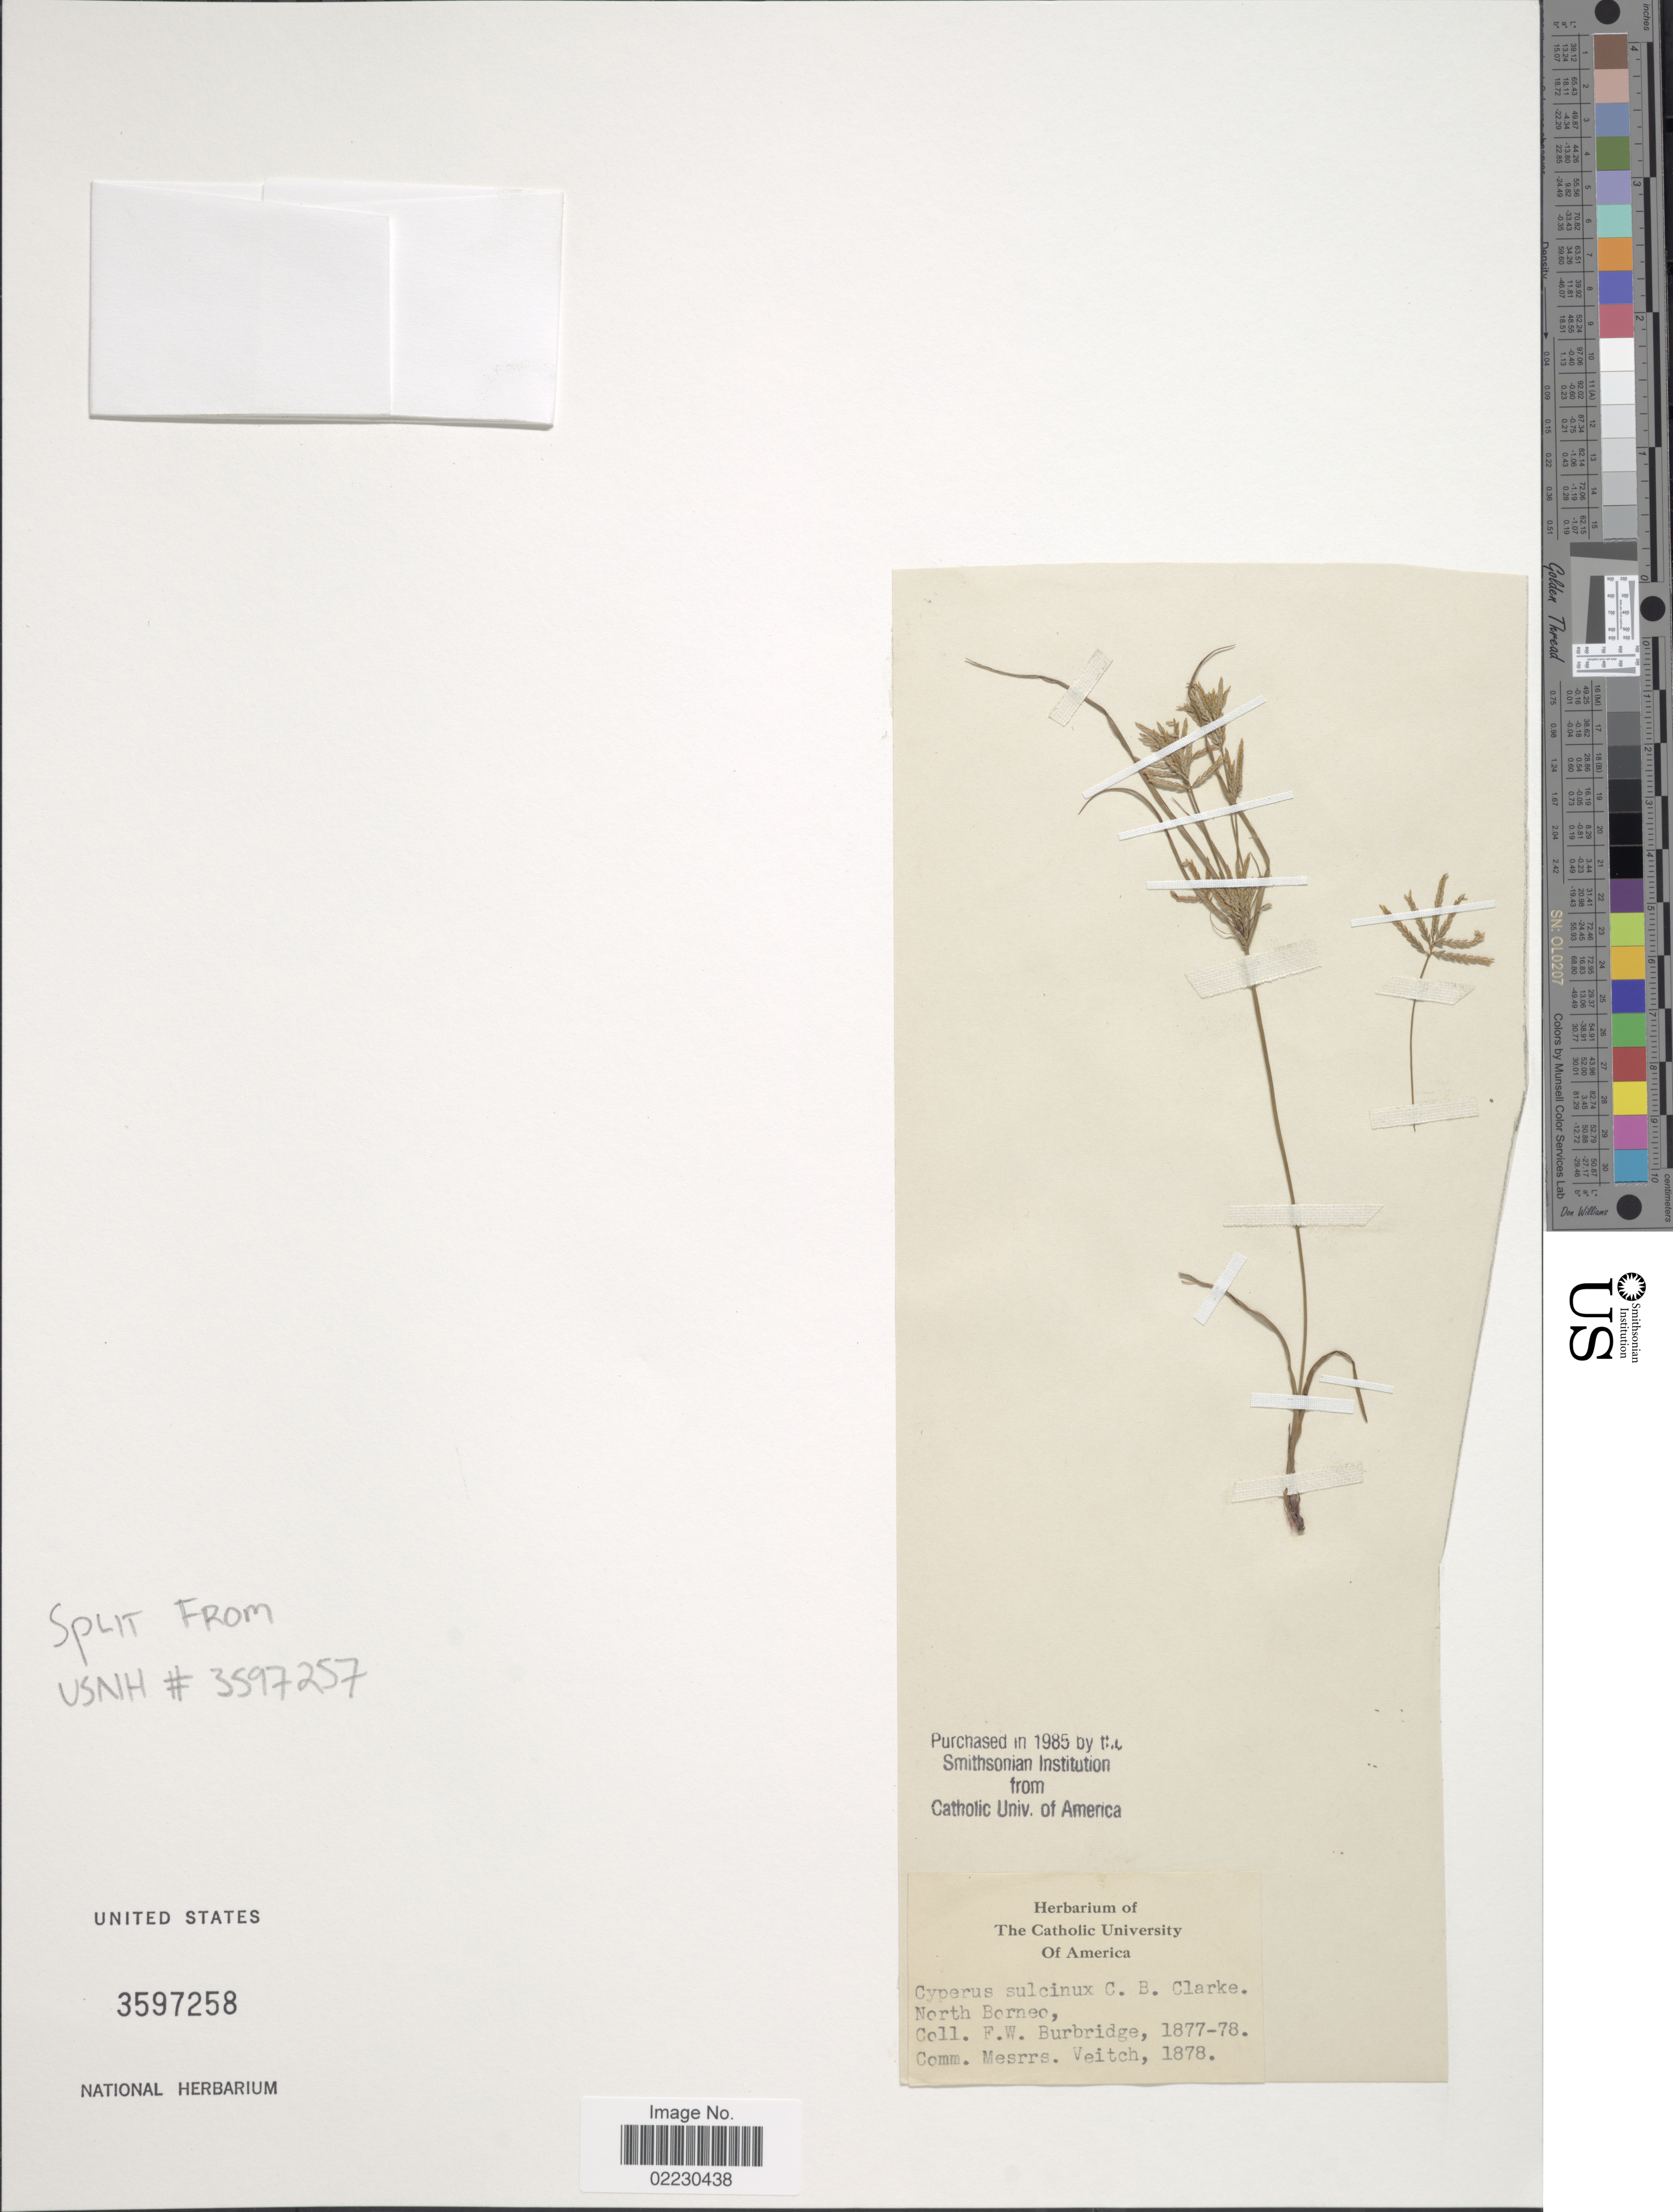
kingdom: Plantae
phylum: Tracheophyta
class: Liliopsida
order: Poales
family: Cyperaceae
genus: Cyperus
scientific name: Cyperus sulcinux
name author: C.B. Clarke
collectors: F. Burbridge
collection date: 1877/1878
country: Malaysia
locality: North Borneo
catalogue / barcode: US 3597258